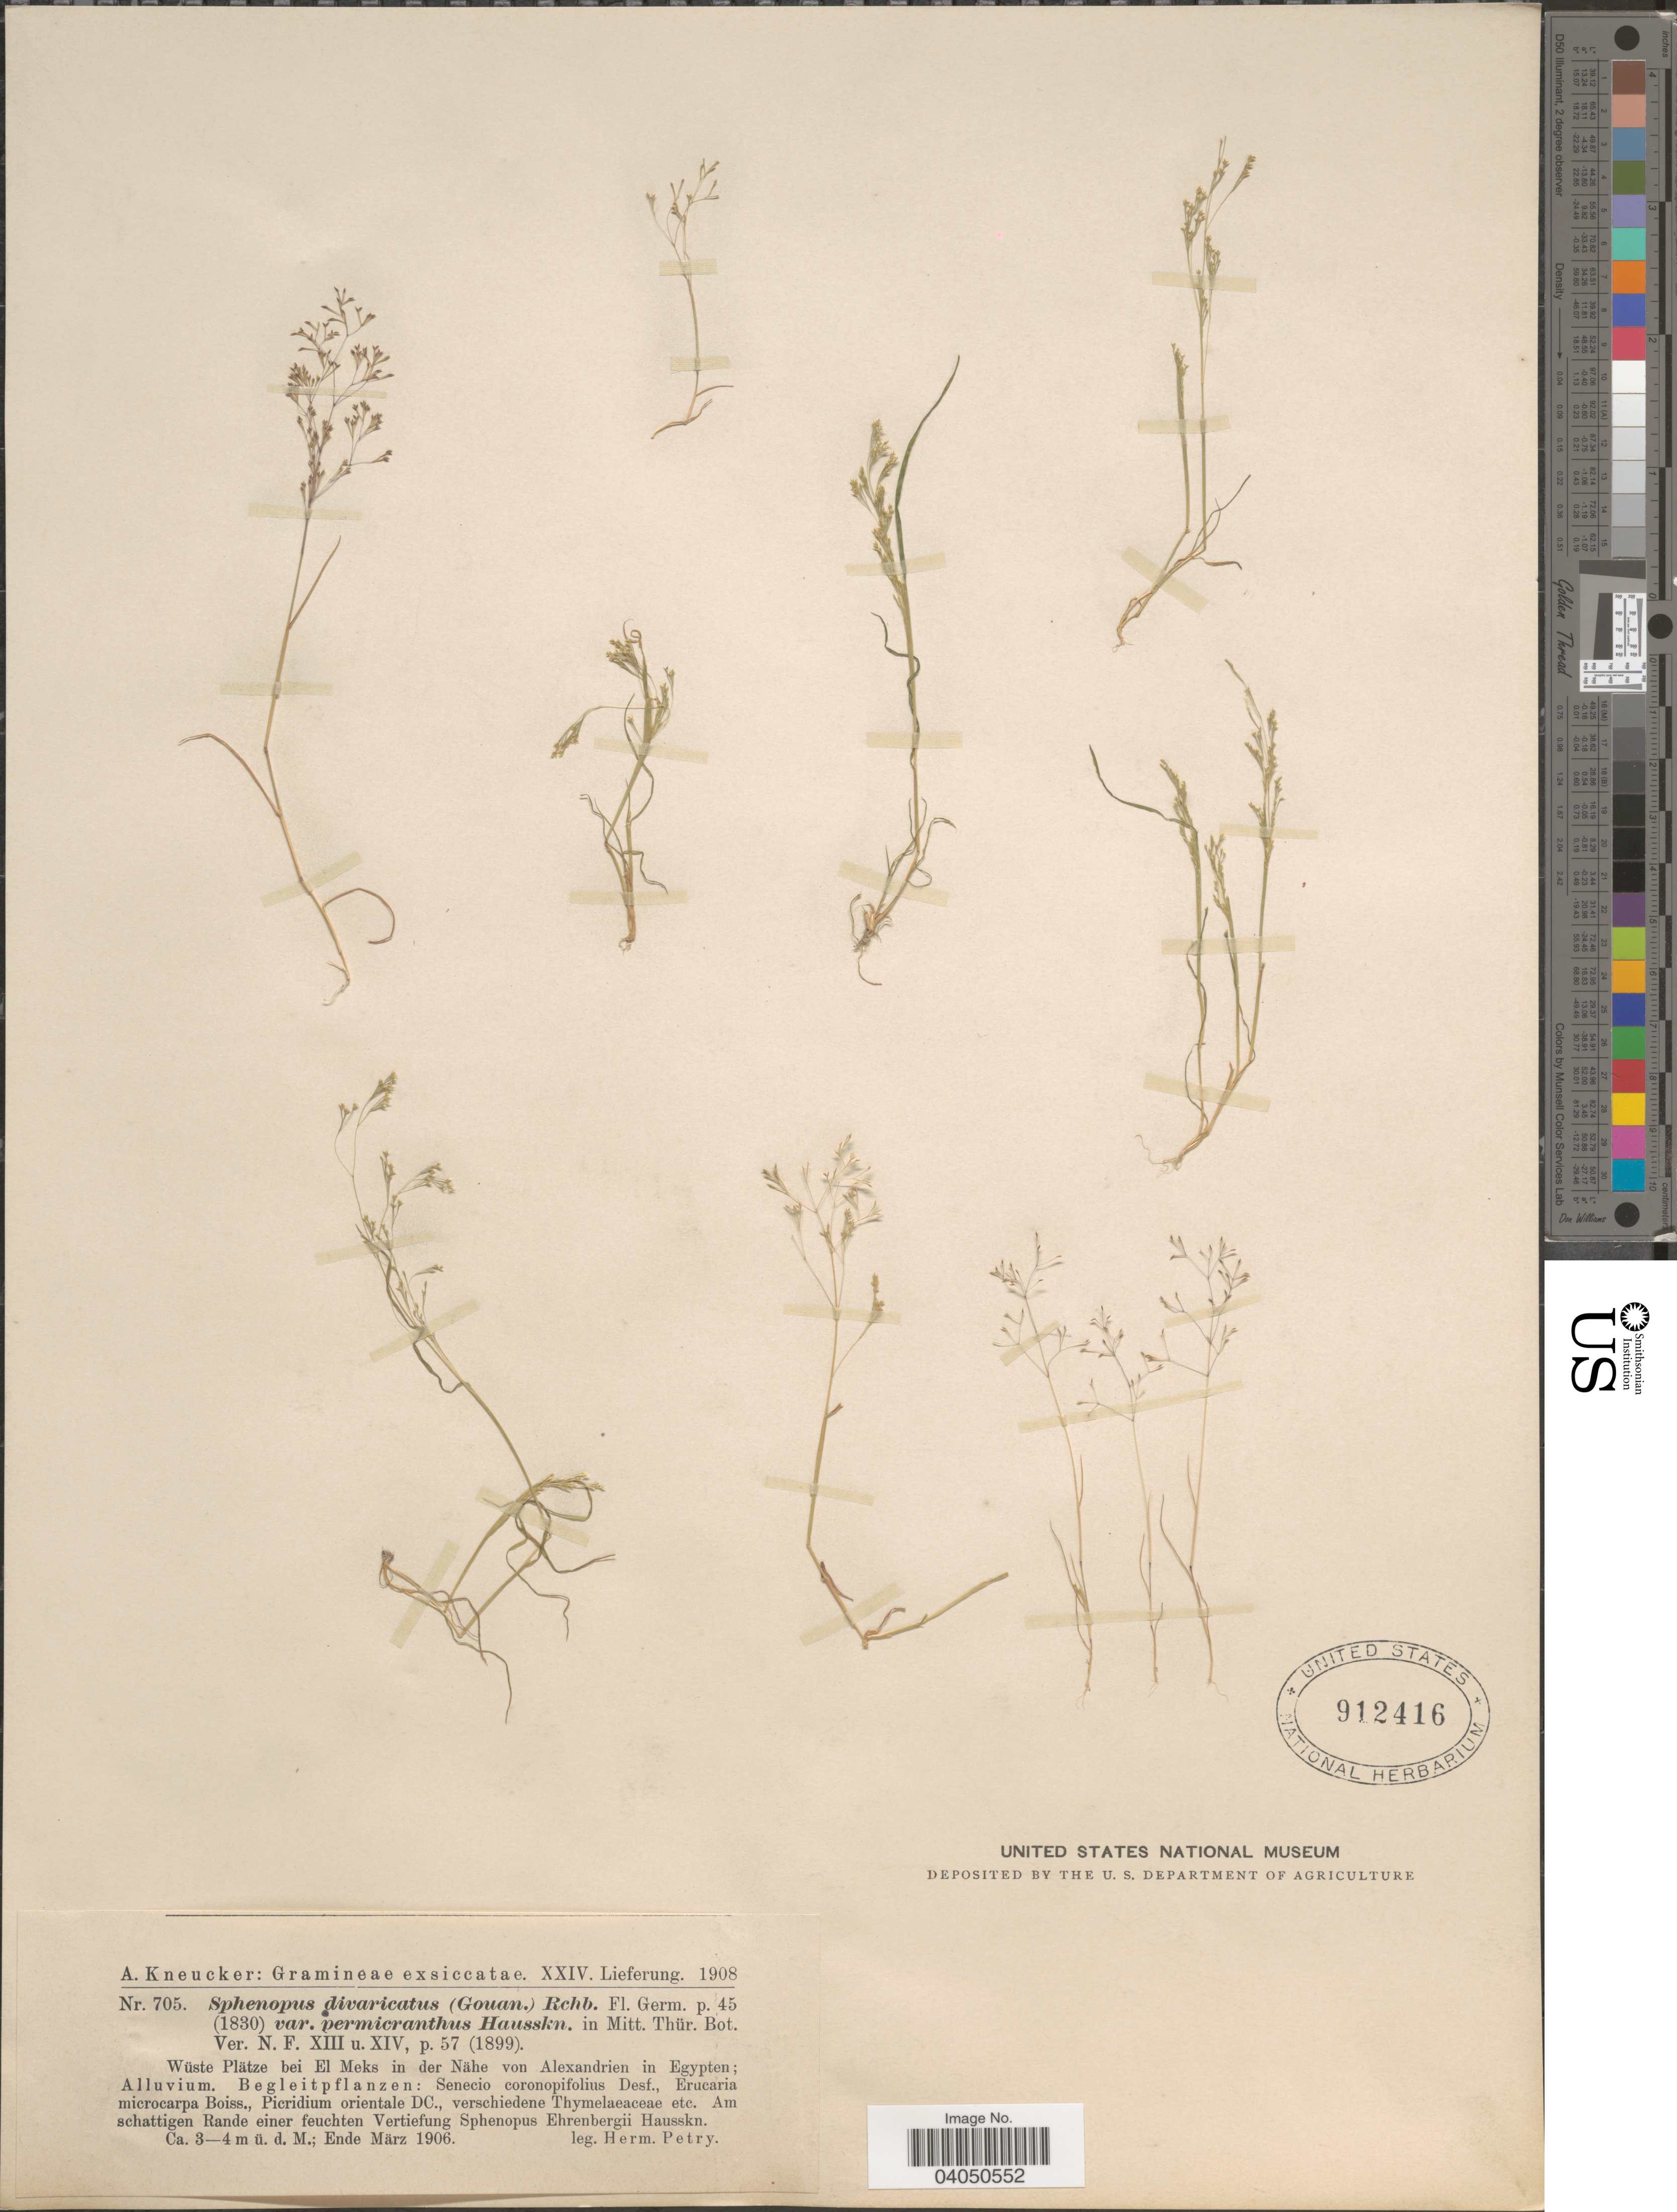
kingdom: Plantae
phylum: Tracheophyta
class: Liliopsida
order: Poales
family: Poaceae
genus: Sphenopus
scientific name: Sphenopus divaricatus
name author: (Gouan) Rchb.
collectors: H. Petry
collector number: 705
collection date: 1906-03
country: Egypt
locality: Wüste Plätze bei El Meks in der Nähe von Alexandrien in Egypten.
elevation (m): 3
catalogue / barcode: US 912416